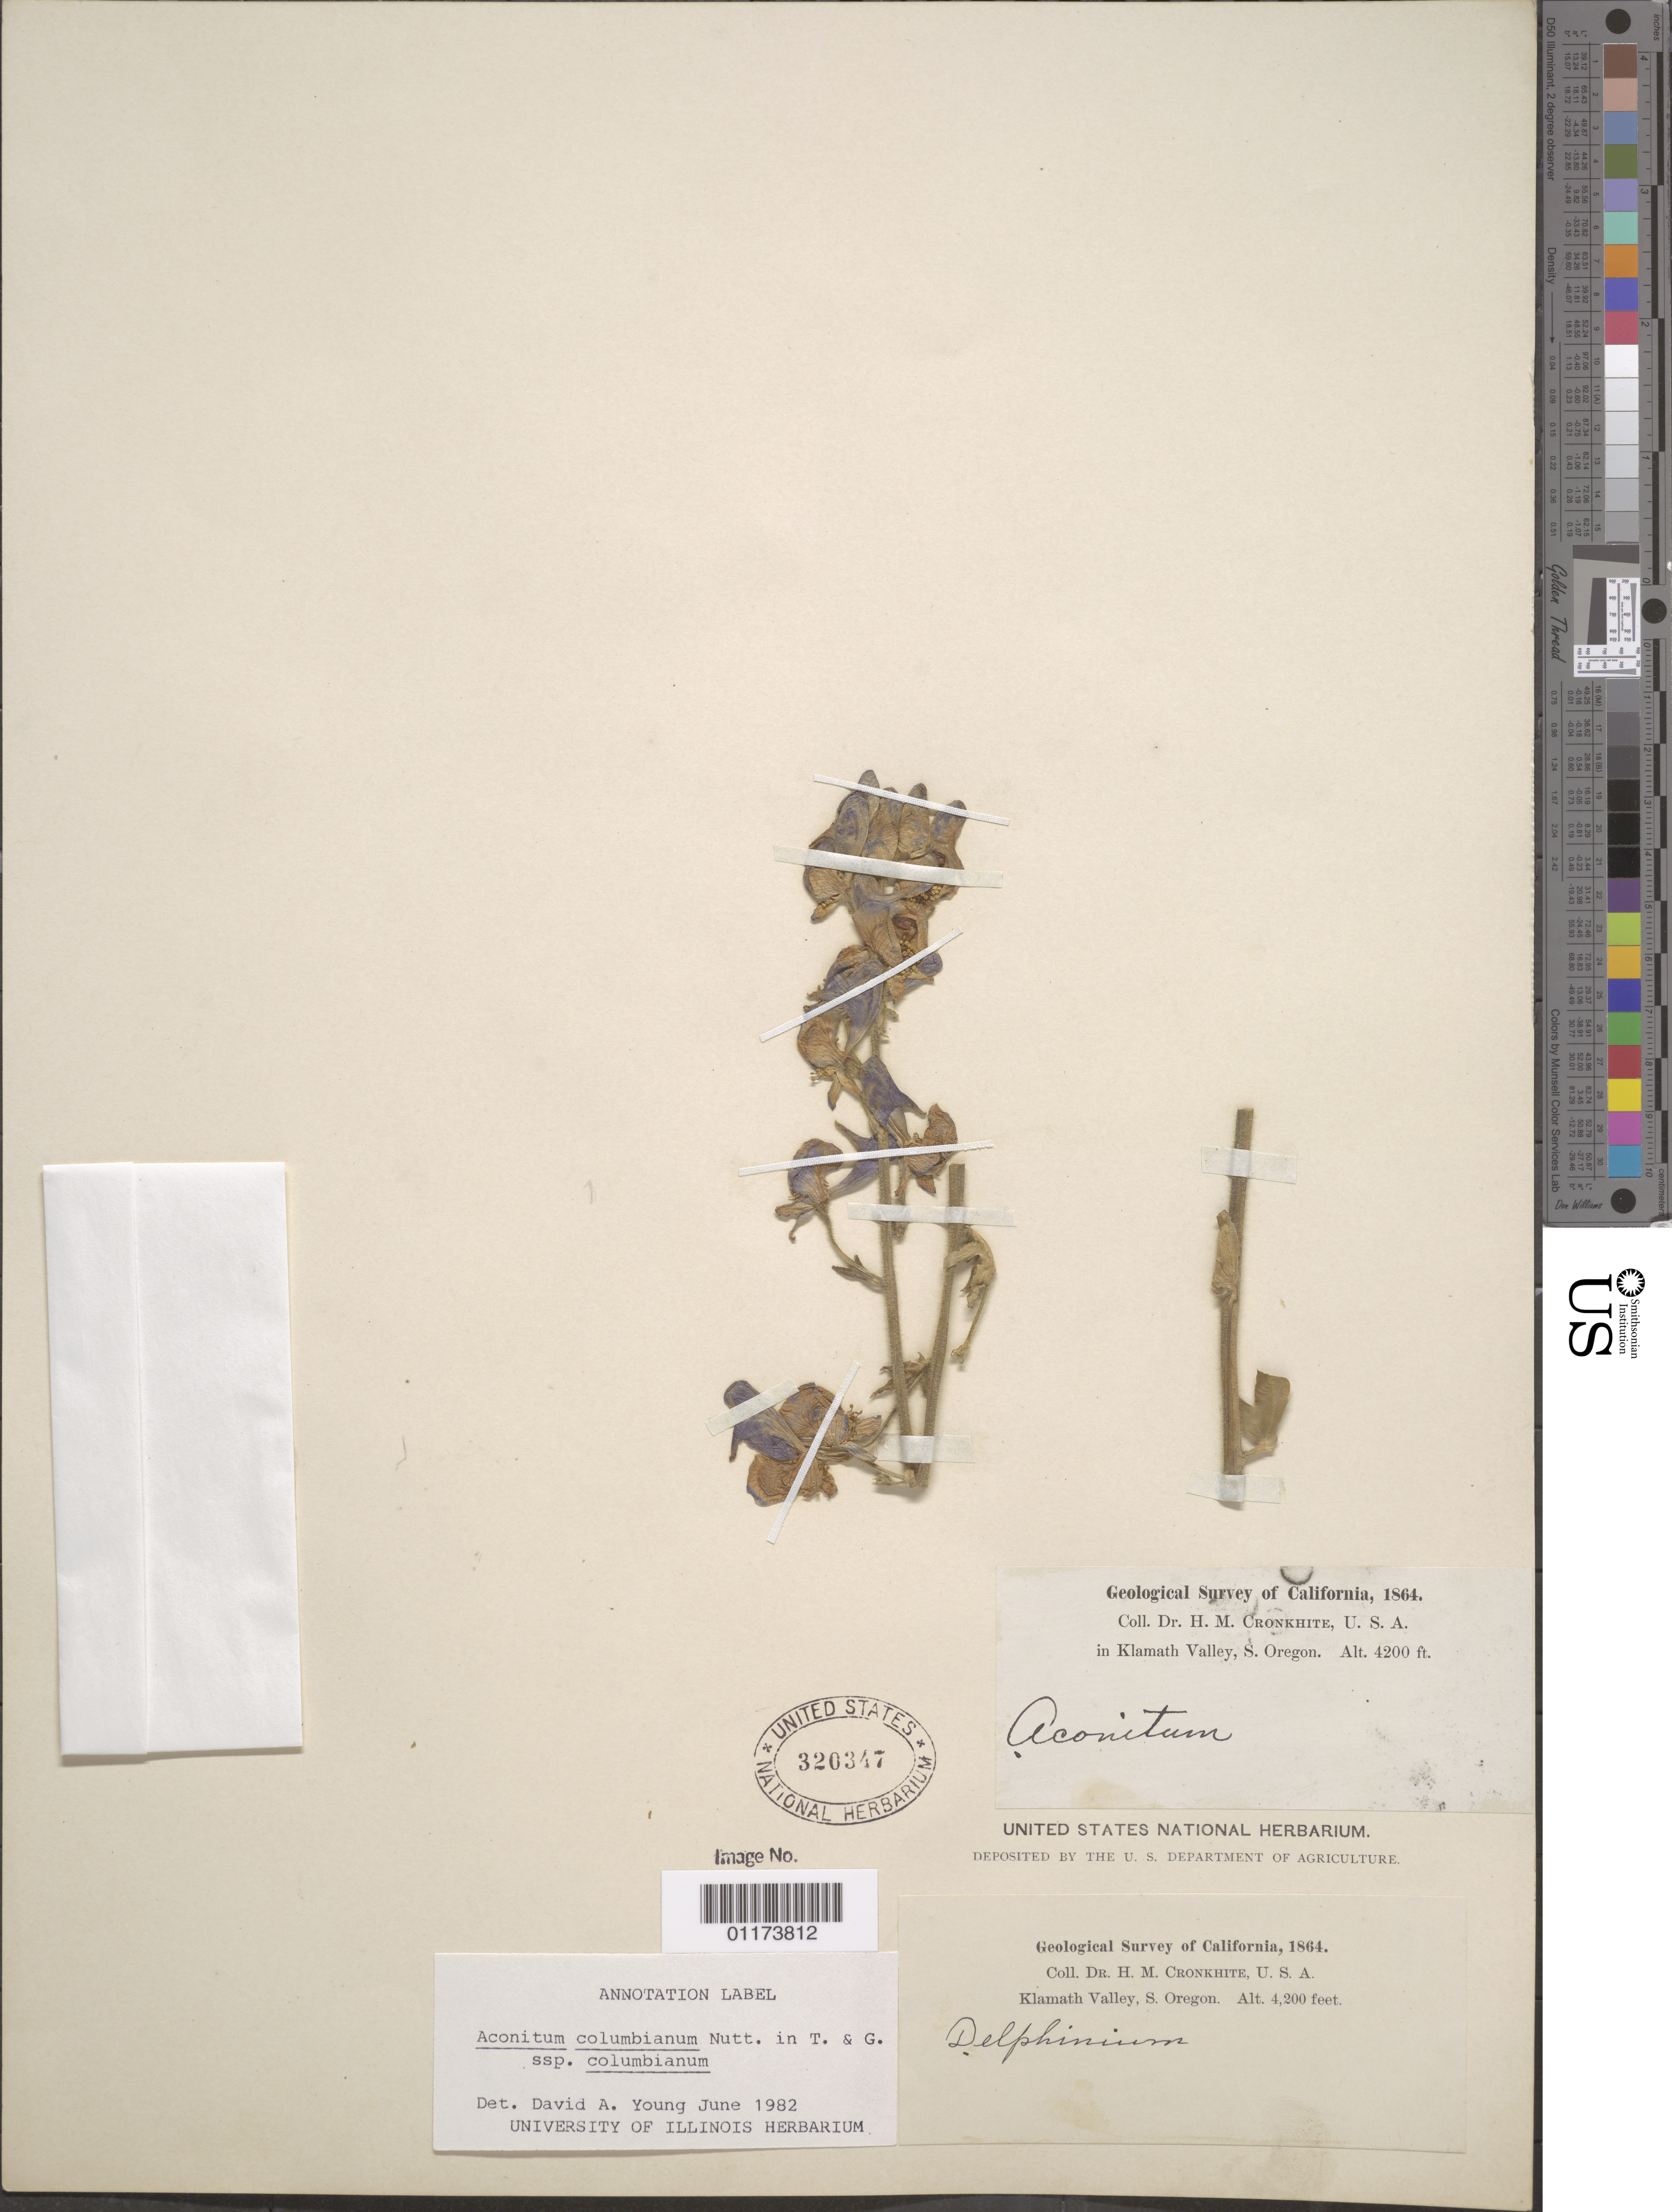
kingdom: Plantae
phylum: Tracheophyta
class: Magnoliopsida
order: Ranunculales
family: Ranunculaceae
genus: Aconitum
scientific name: Aconitum columbianum subsp. columbianum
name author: Nutt.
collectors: H. M. Cronkhite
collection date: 1864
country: United States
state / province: Oregon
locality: Klamath Valley, S. Oregon.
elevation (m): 1280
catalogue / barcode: US 320347